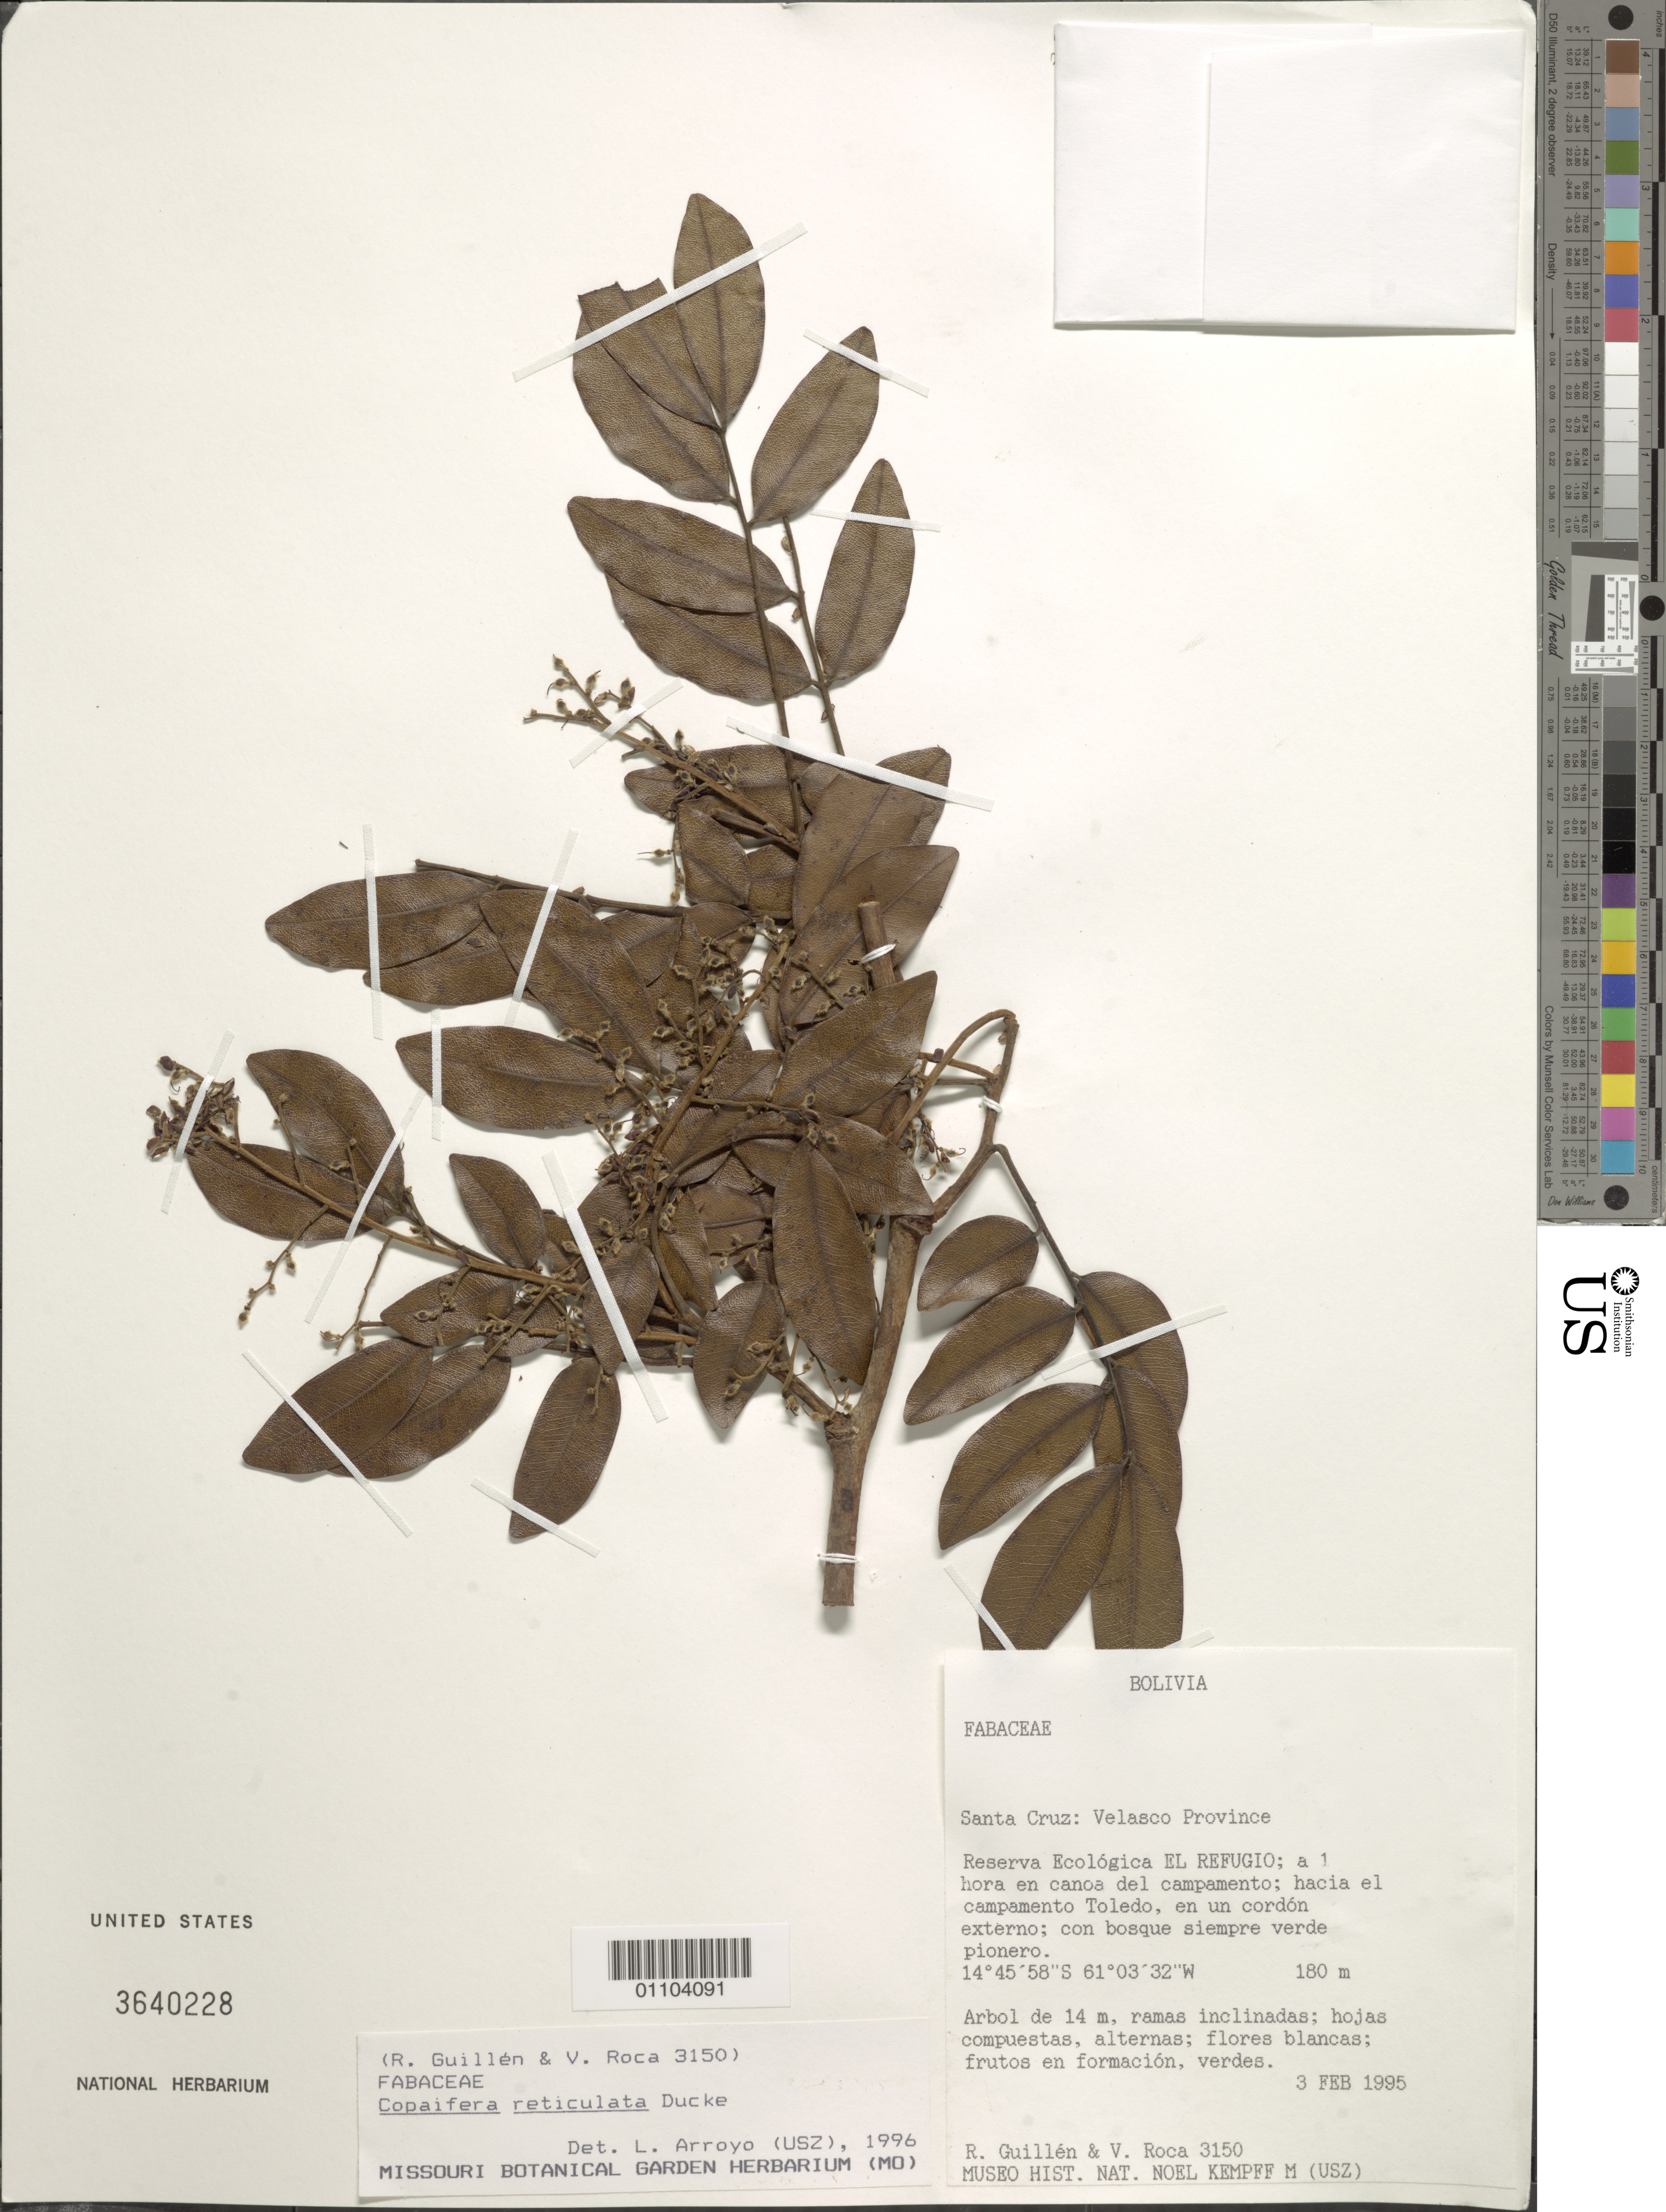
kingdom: Plantae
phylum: Tracheophyta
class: Magnoliopsida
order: Fabales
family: Fabaceae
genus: Copaifera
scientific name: Copaifera reticulata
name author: Ducke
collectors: R. Guillén V. & V. Roca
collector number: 3150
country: Bolivia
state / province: Santa Cruz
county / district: Velasco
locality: Santa Cruz, Reserva Ecologica, El Refugio, hacia el campamento Toledo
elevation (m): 180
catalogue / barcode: US 3640228